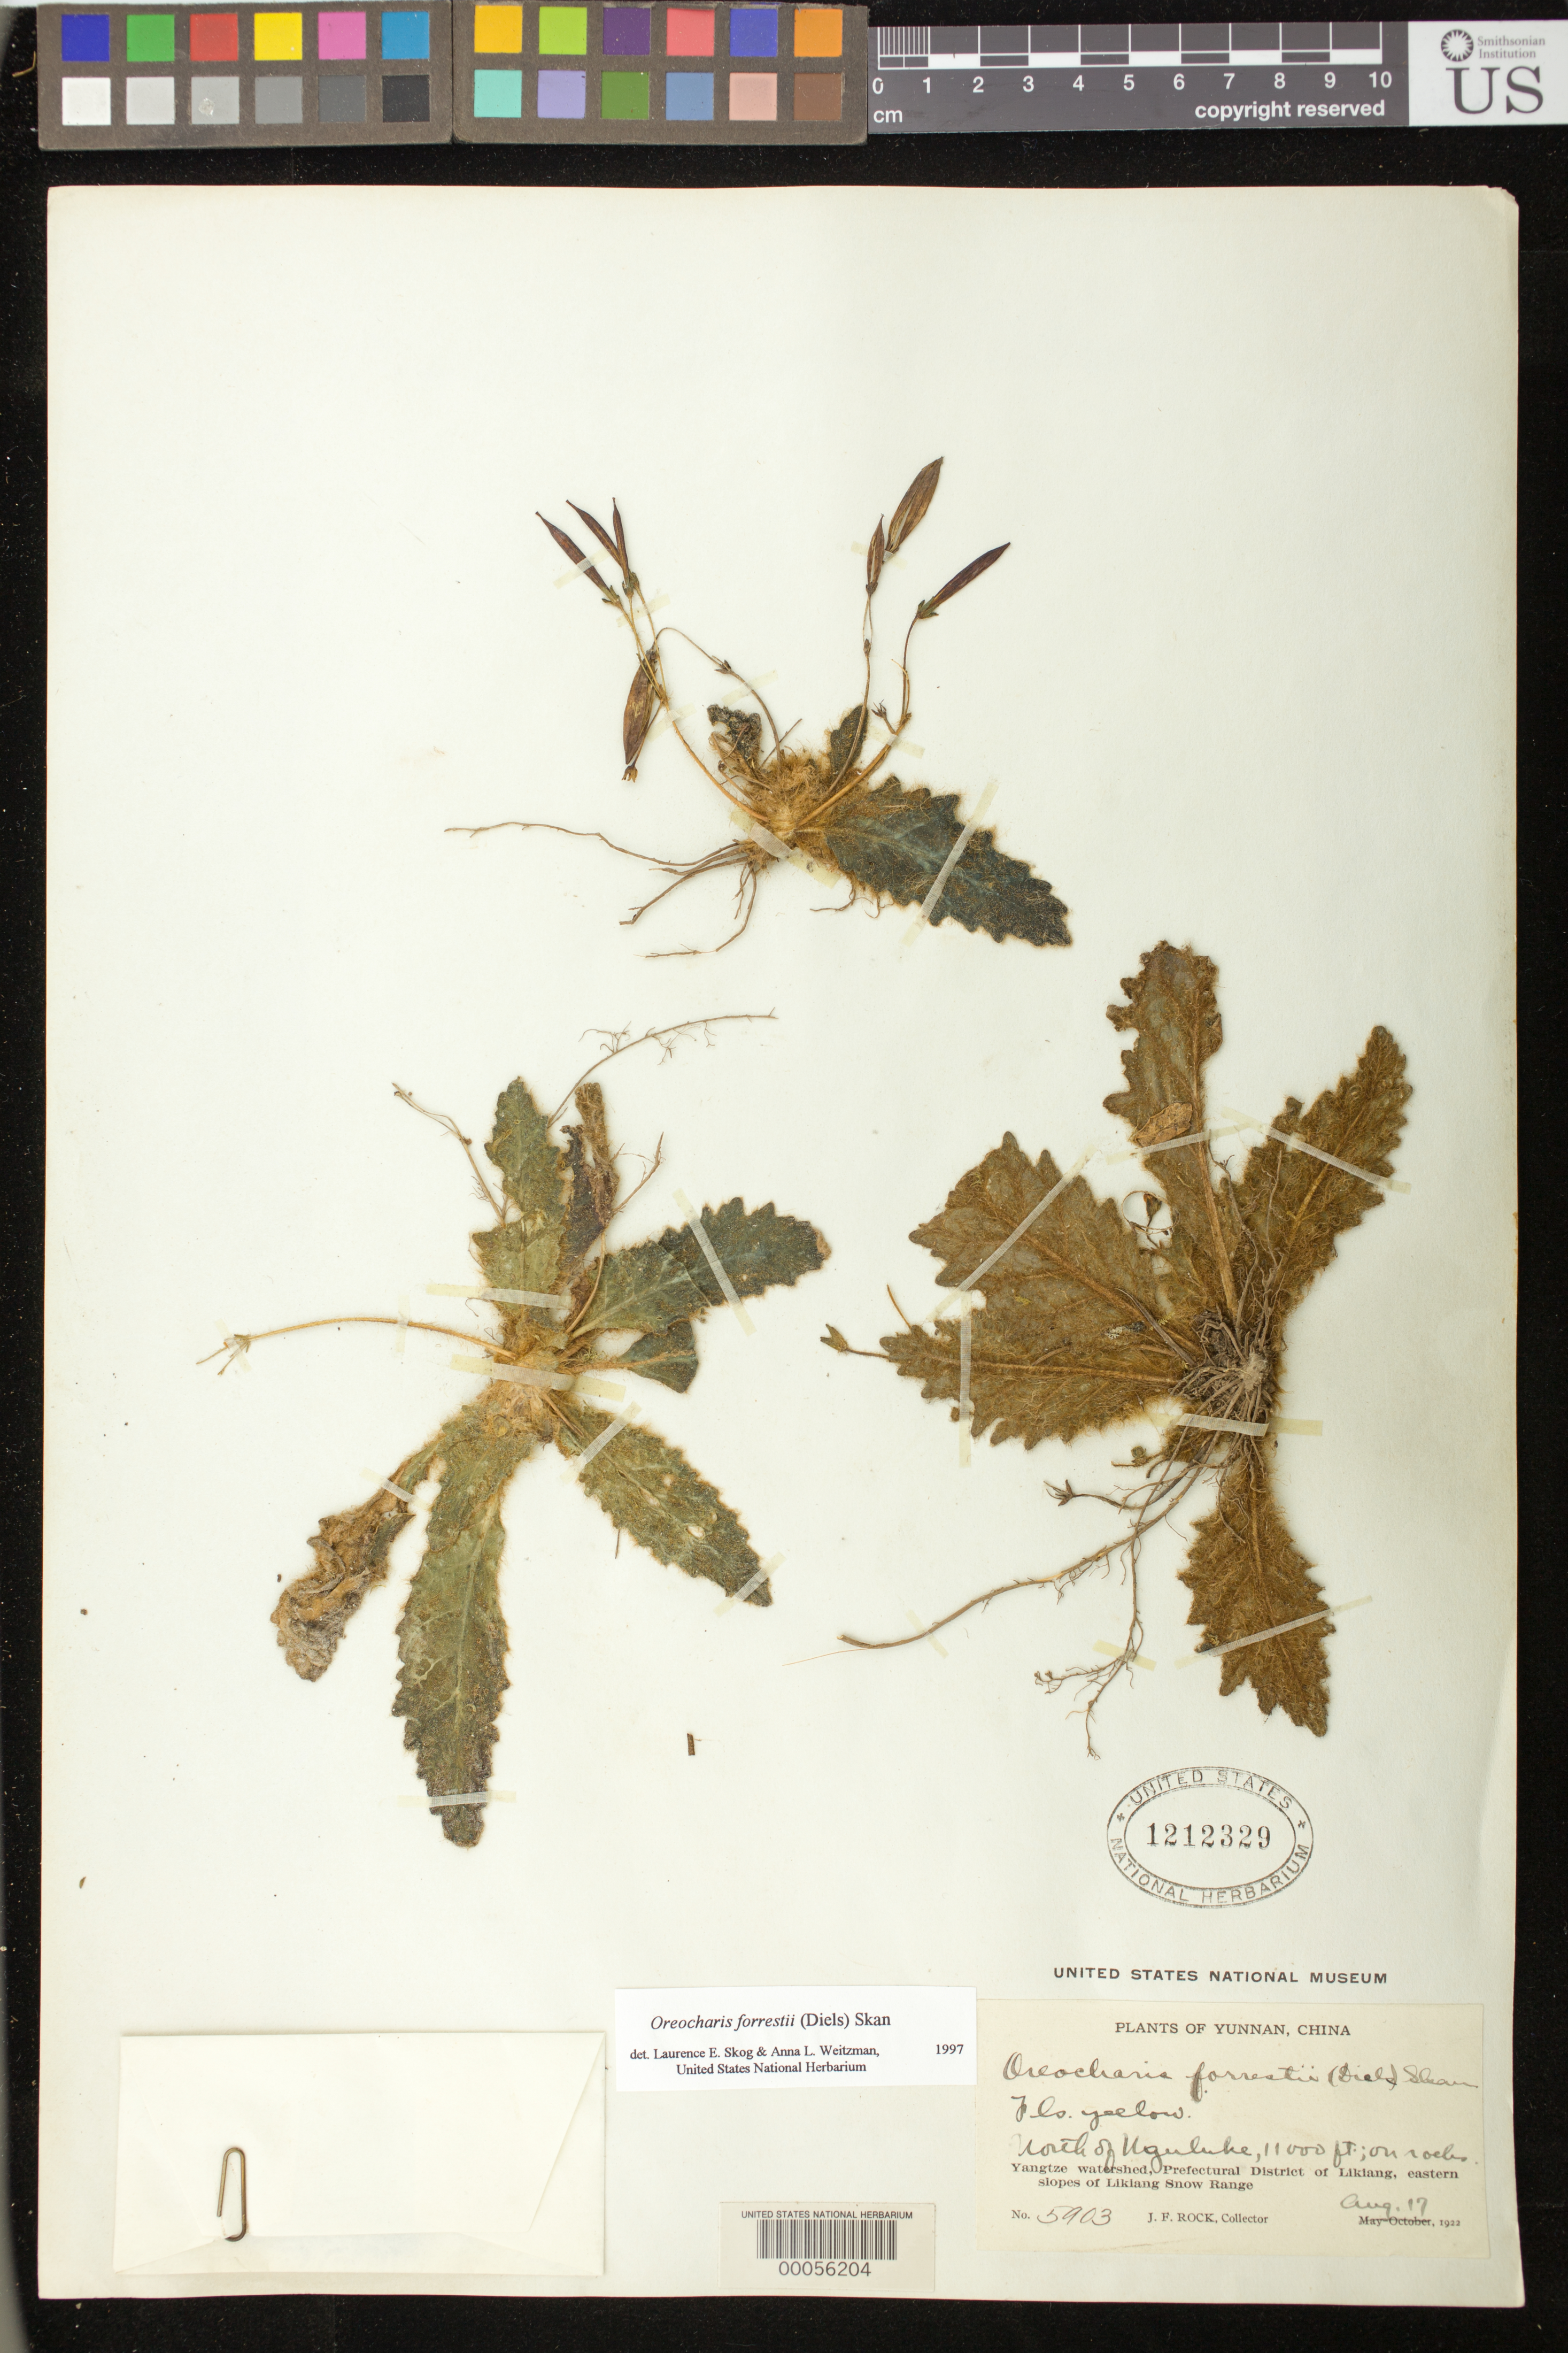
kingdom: Plantae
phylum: Tracheophyta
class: Magnoliopsida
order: Lamiales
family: Gesneriaceae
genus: Oreocharis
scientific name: Oreocharis forrestii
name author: (Diels) Skan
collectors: J. F. Rock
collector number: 5903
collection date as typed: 17 Aug 1922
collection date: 1922-08-17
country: China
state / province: Yunnan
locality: Likiang dist., Yangtze watershed, eastern slopes of likiang snow range, n of uguluke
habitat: On rocks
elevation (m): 3353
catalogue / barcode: US 1212329